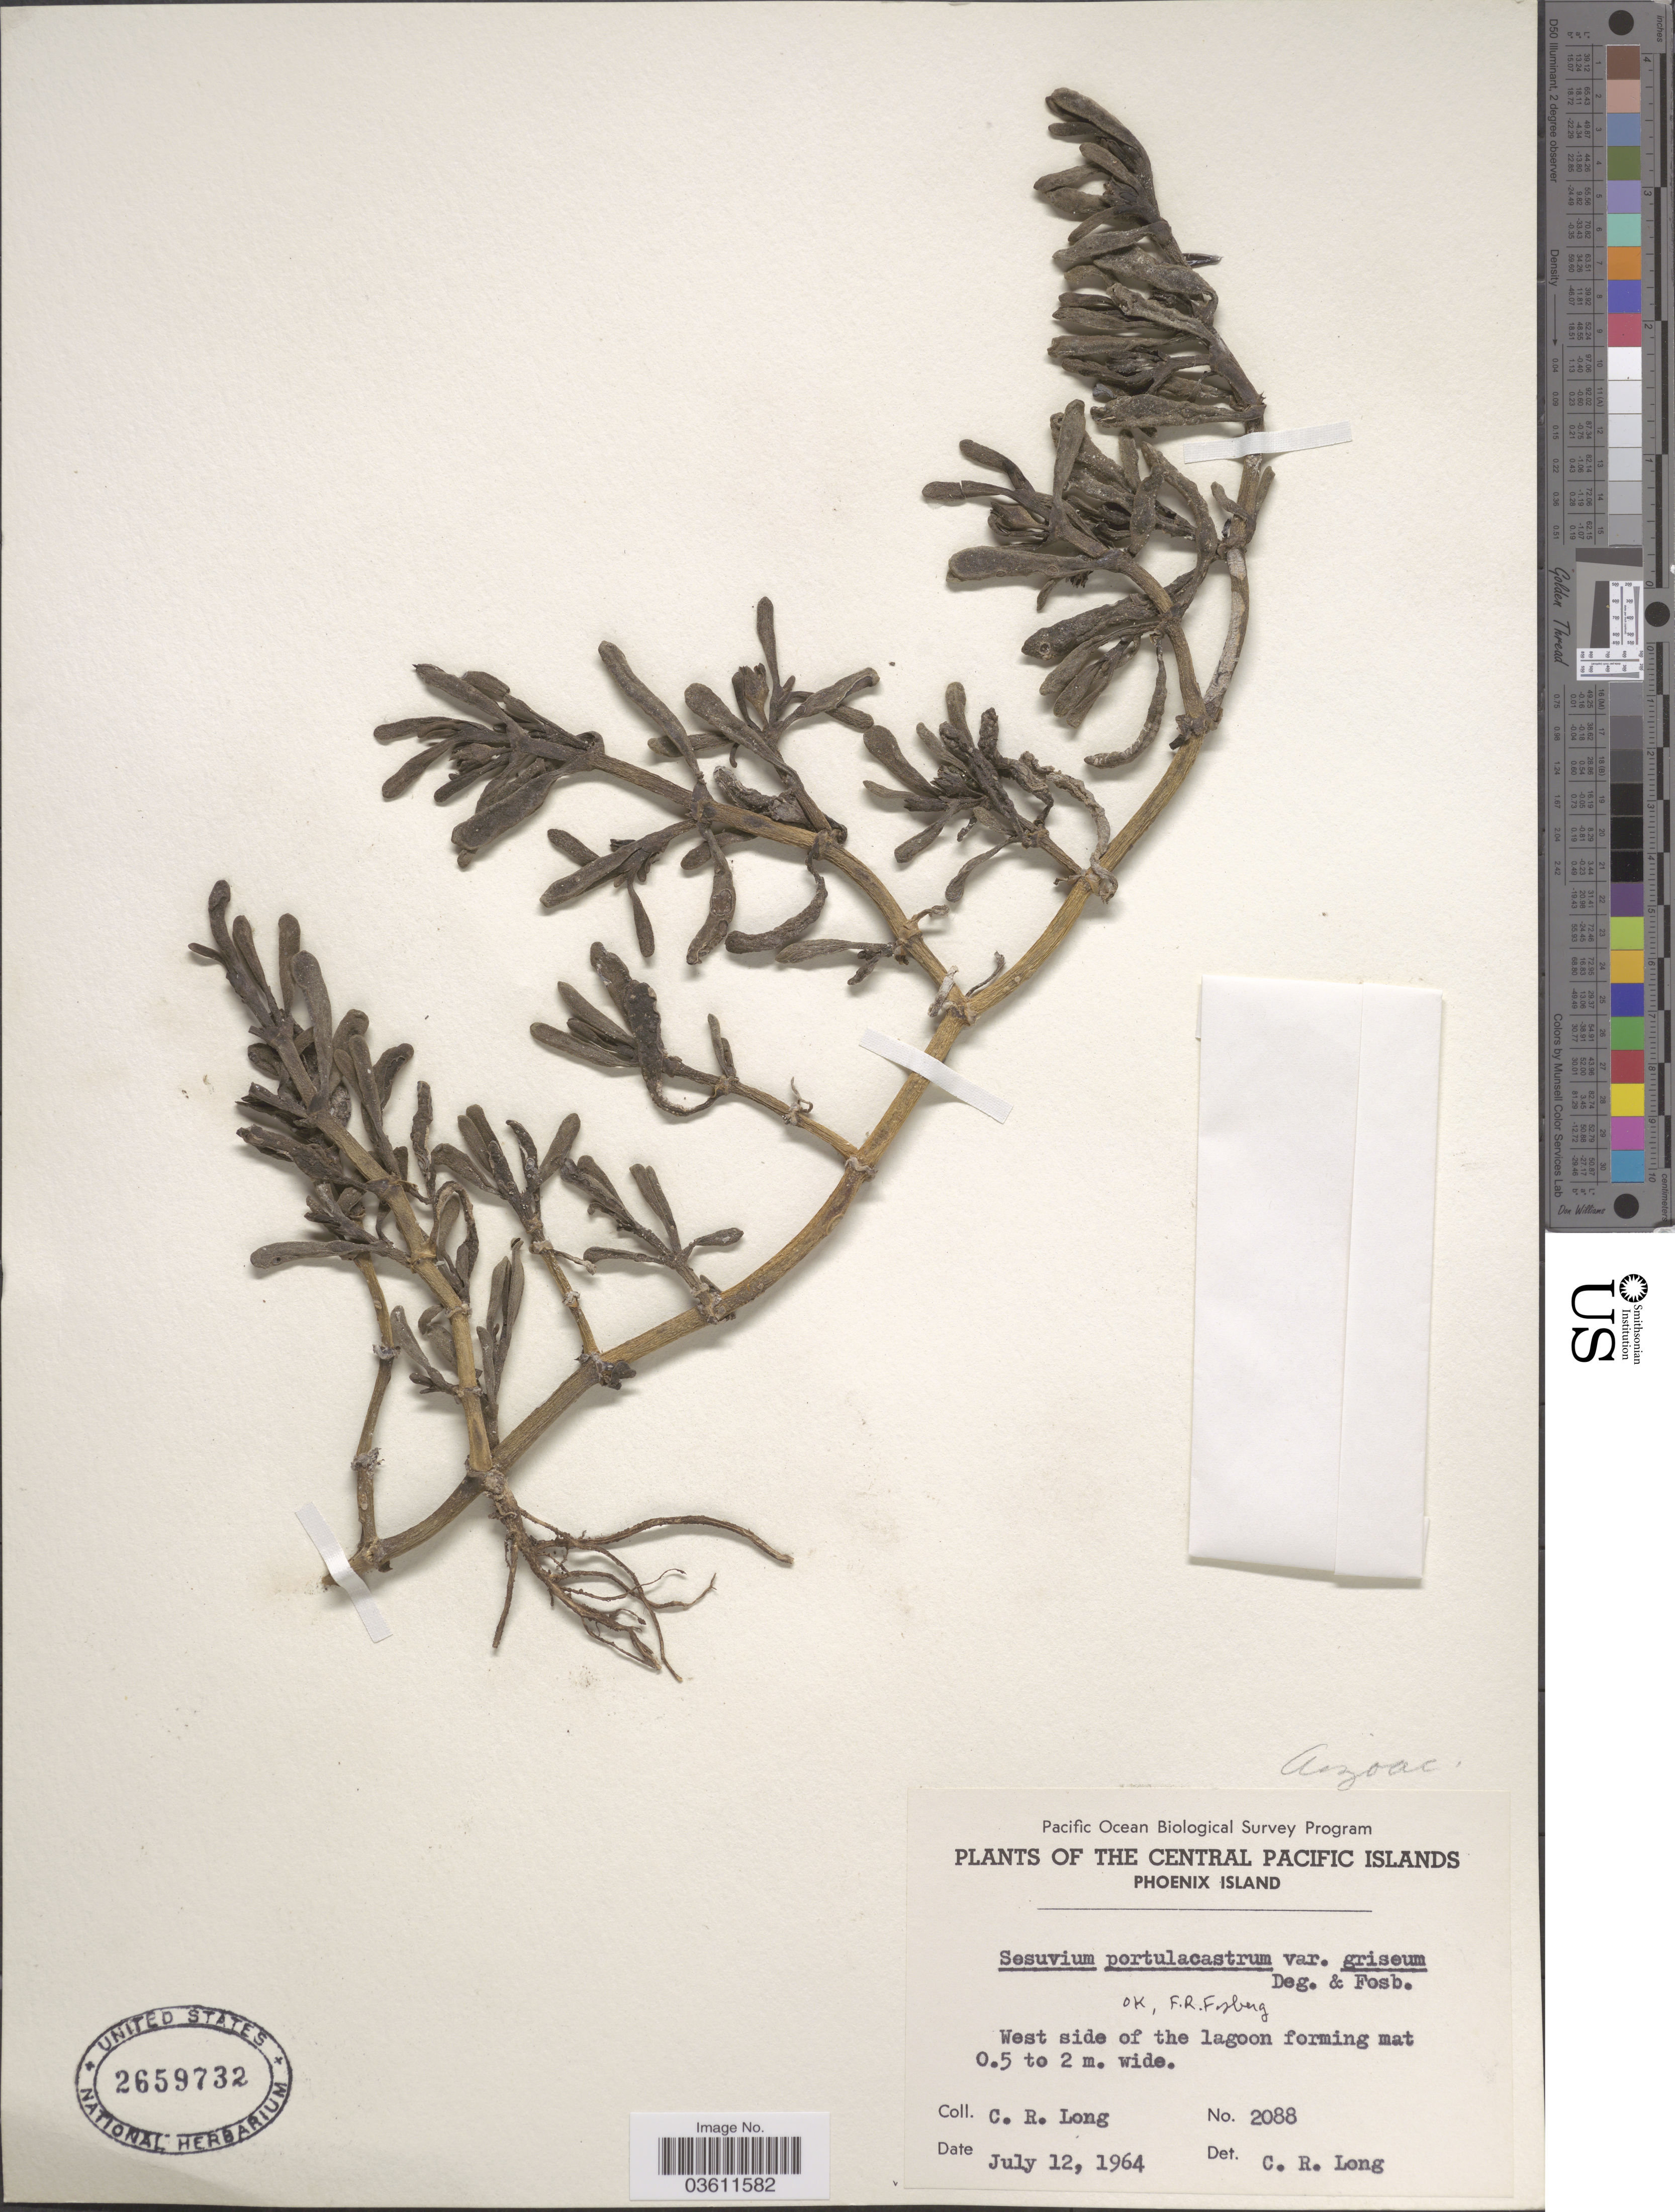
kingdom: Plantae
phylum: Tracheophyta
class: Magnoliopsida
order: Caryophyllales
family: Aizoaceae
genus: Sesuvium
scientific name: Sesuvium portulacastrum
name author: (L.) L.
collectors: C. R. Long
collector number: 2088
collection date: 1964-07-12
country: Kiribati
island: Rawaki (Phoenix) Island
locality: The Central Pacific Islands. Phoenix Island. West side of the lagoon forming mat.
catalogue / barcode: US 2659732